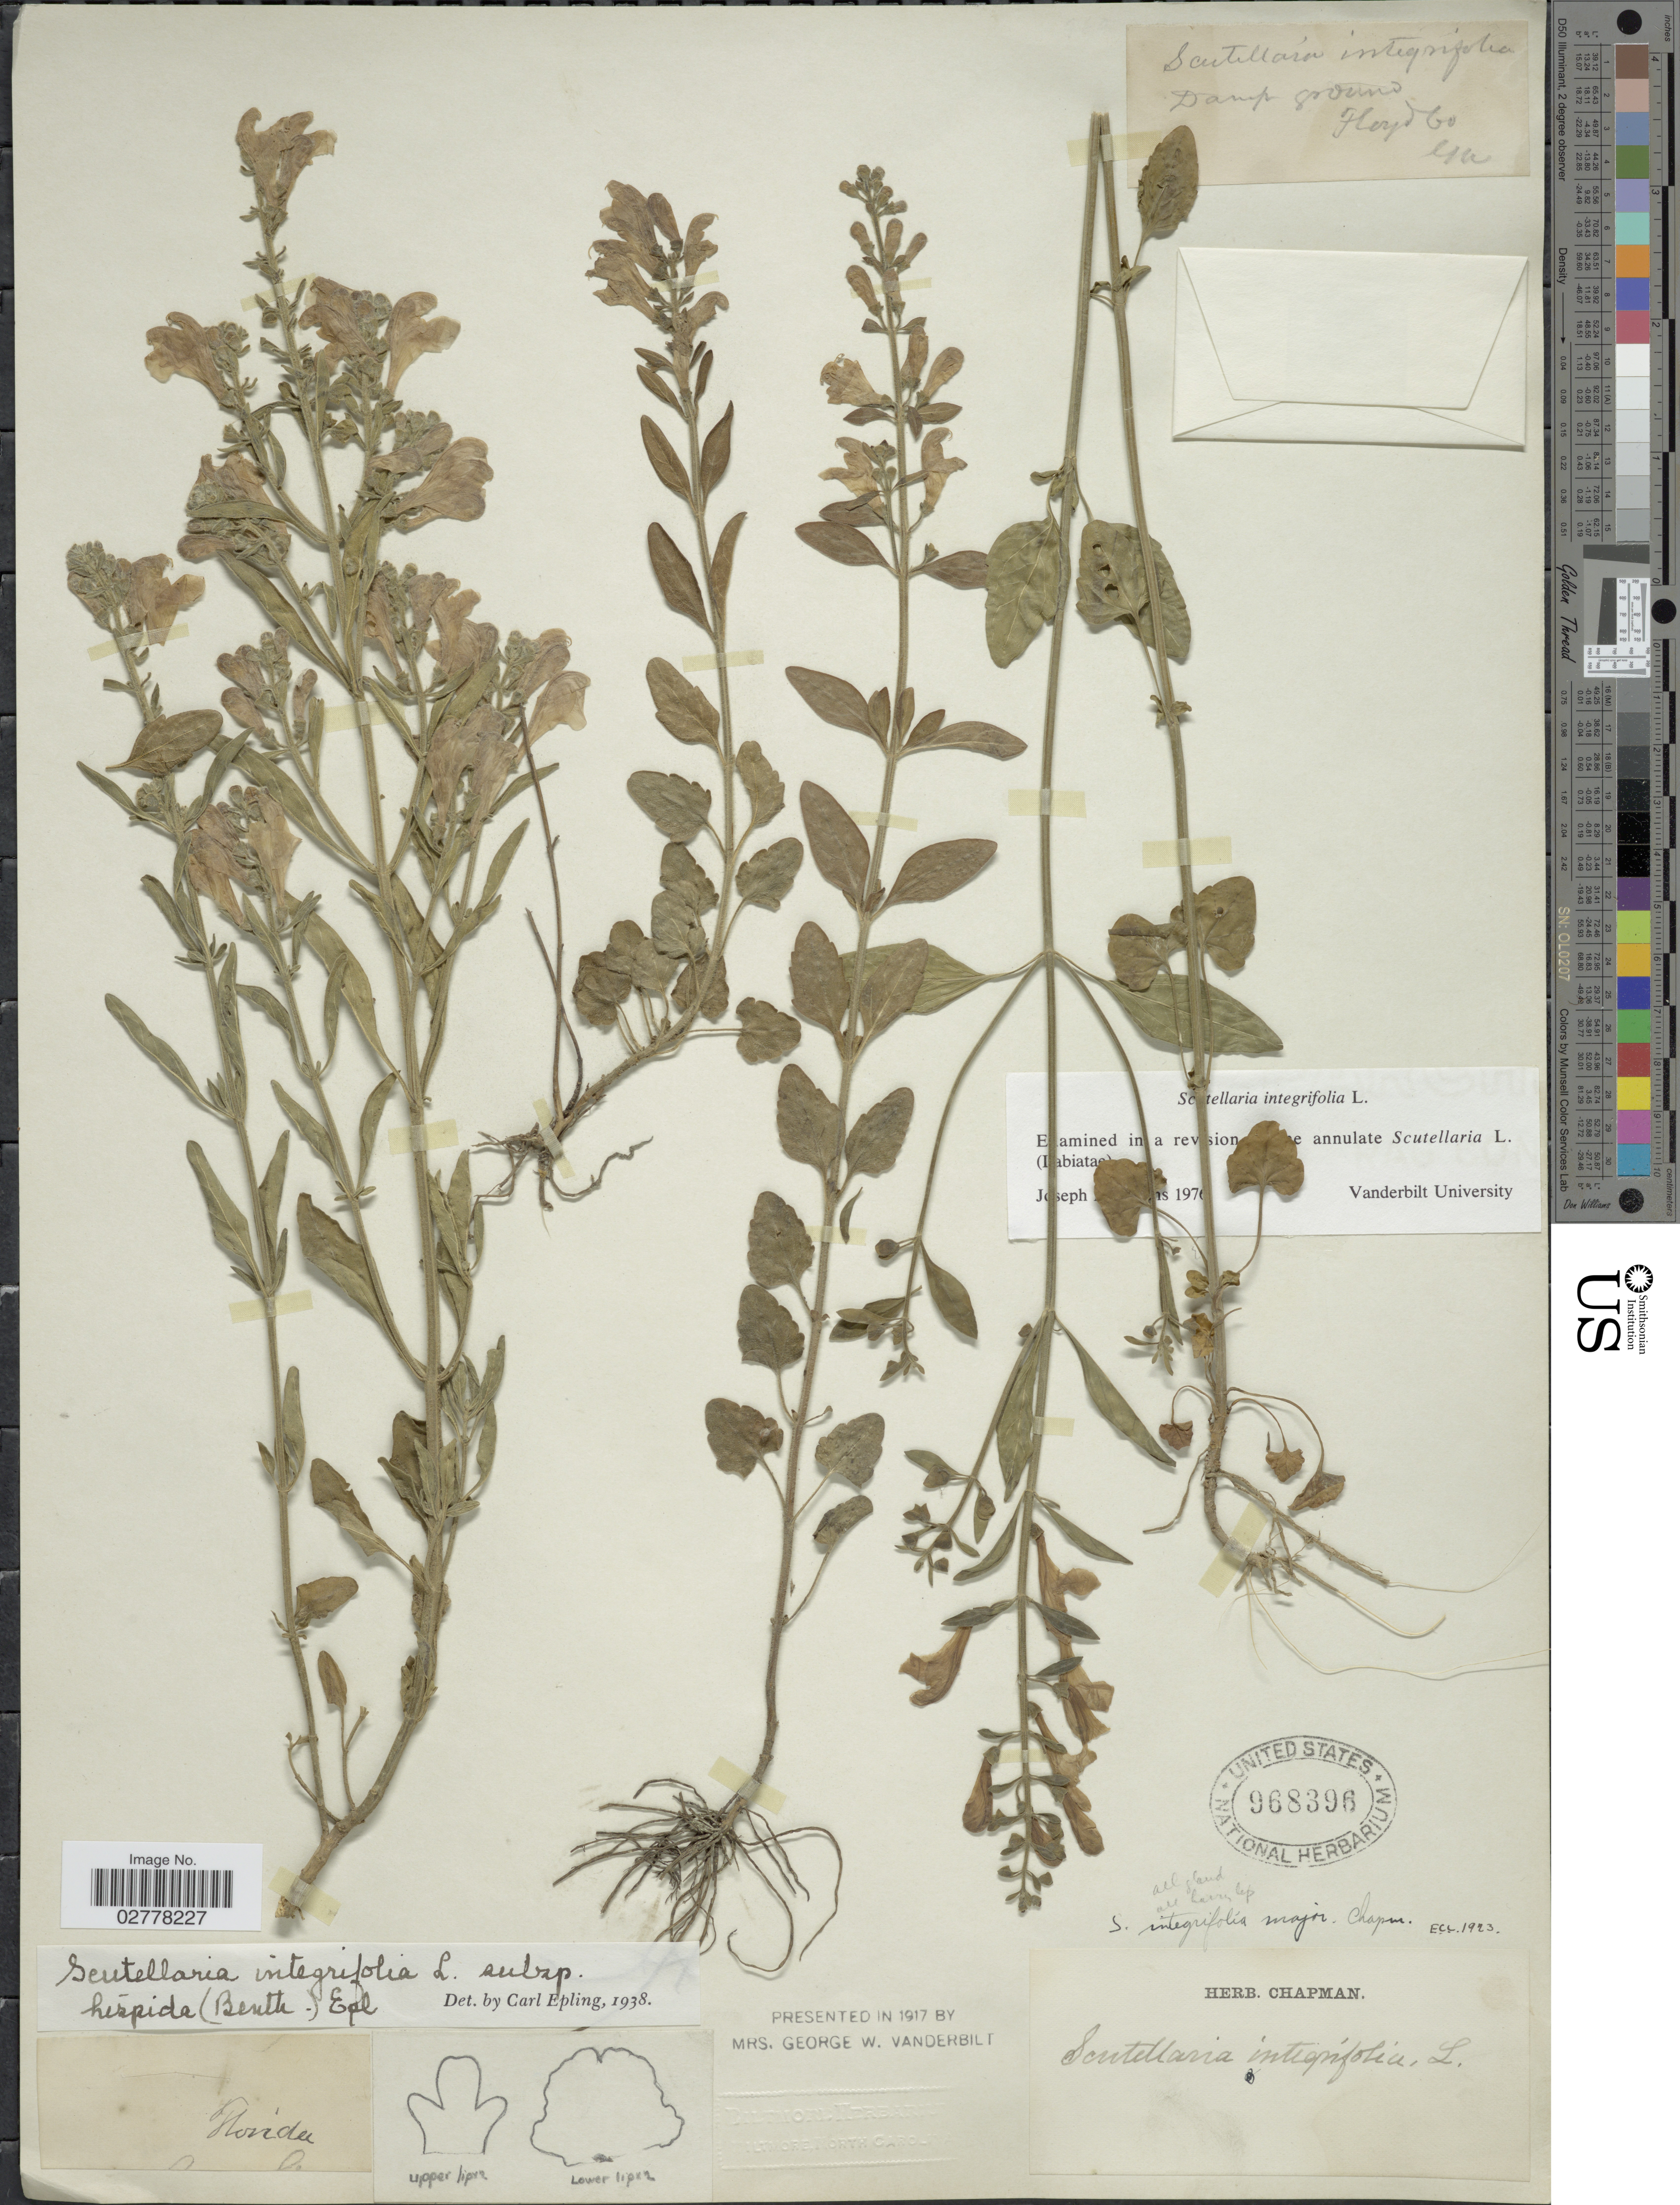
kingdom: Plantae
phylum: Tracheophyta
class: Magnoliopsida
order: Lamiales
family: Lamiaceae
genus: Scutellaria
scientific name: Scutellaria integrifolia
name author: L.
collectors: ex herb. Chapman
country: United States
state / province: Florida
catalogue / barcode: US 968396